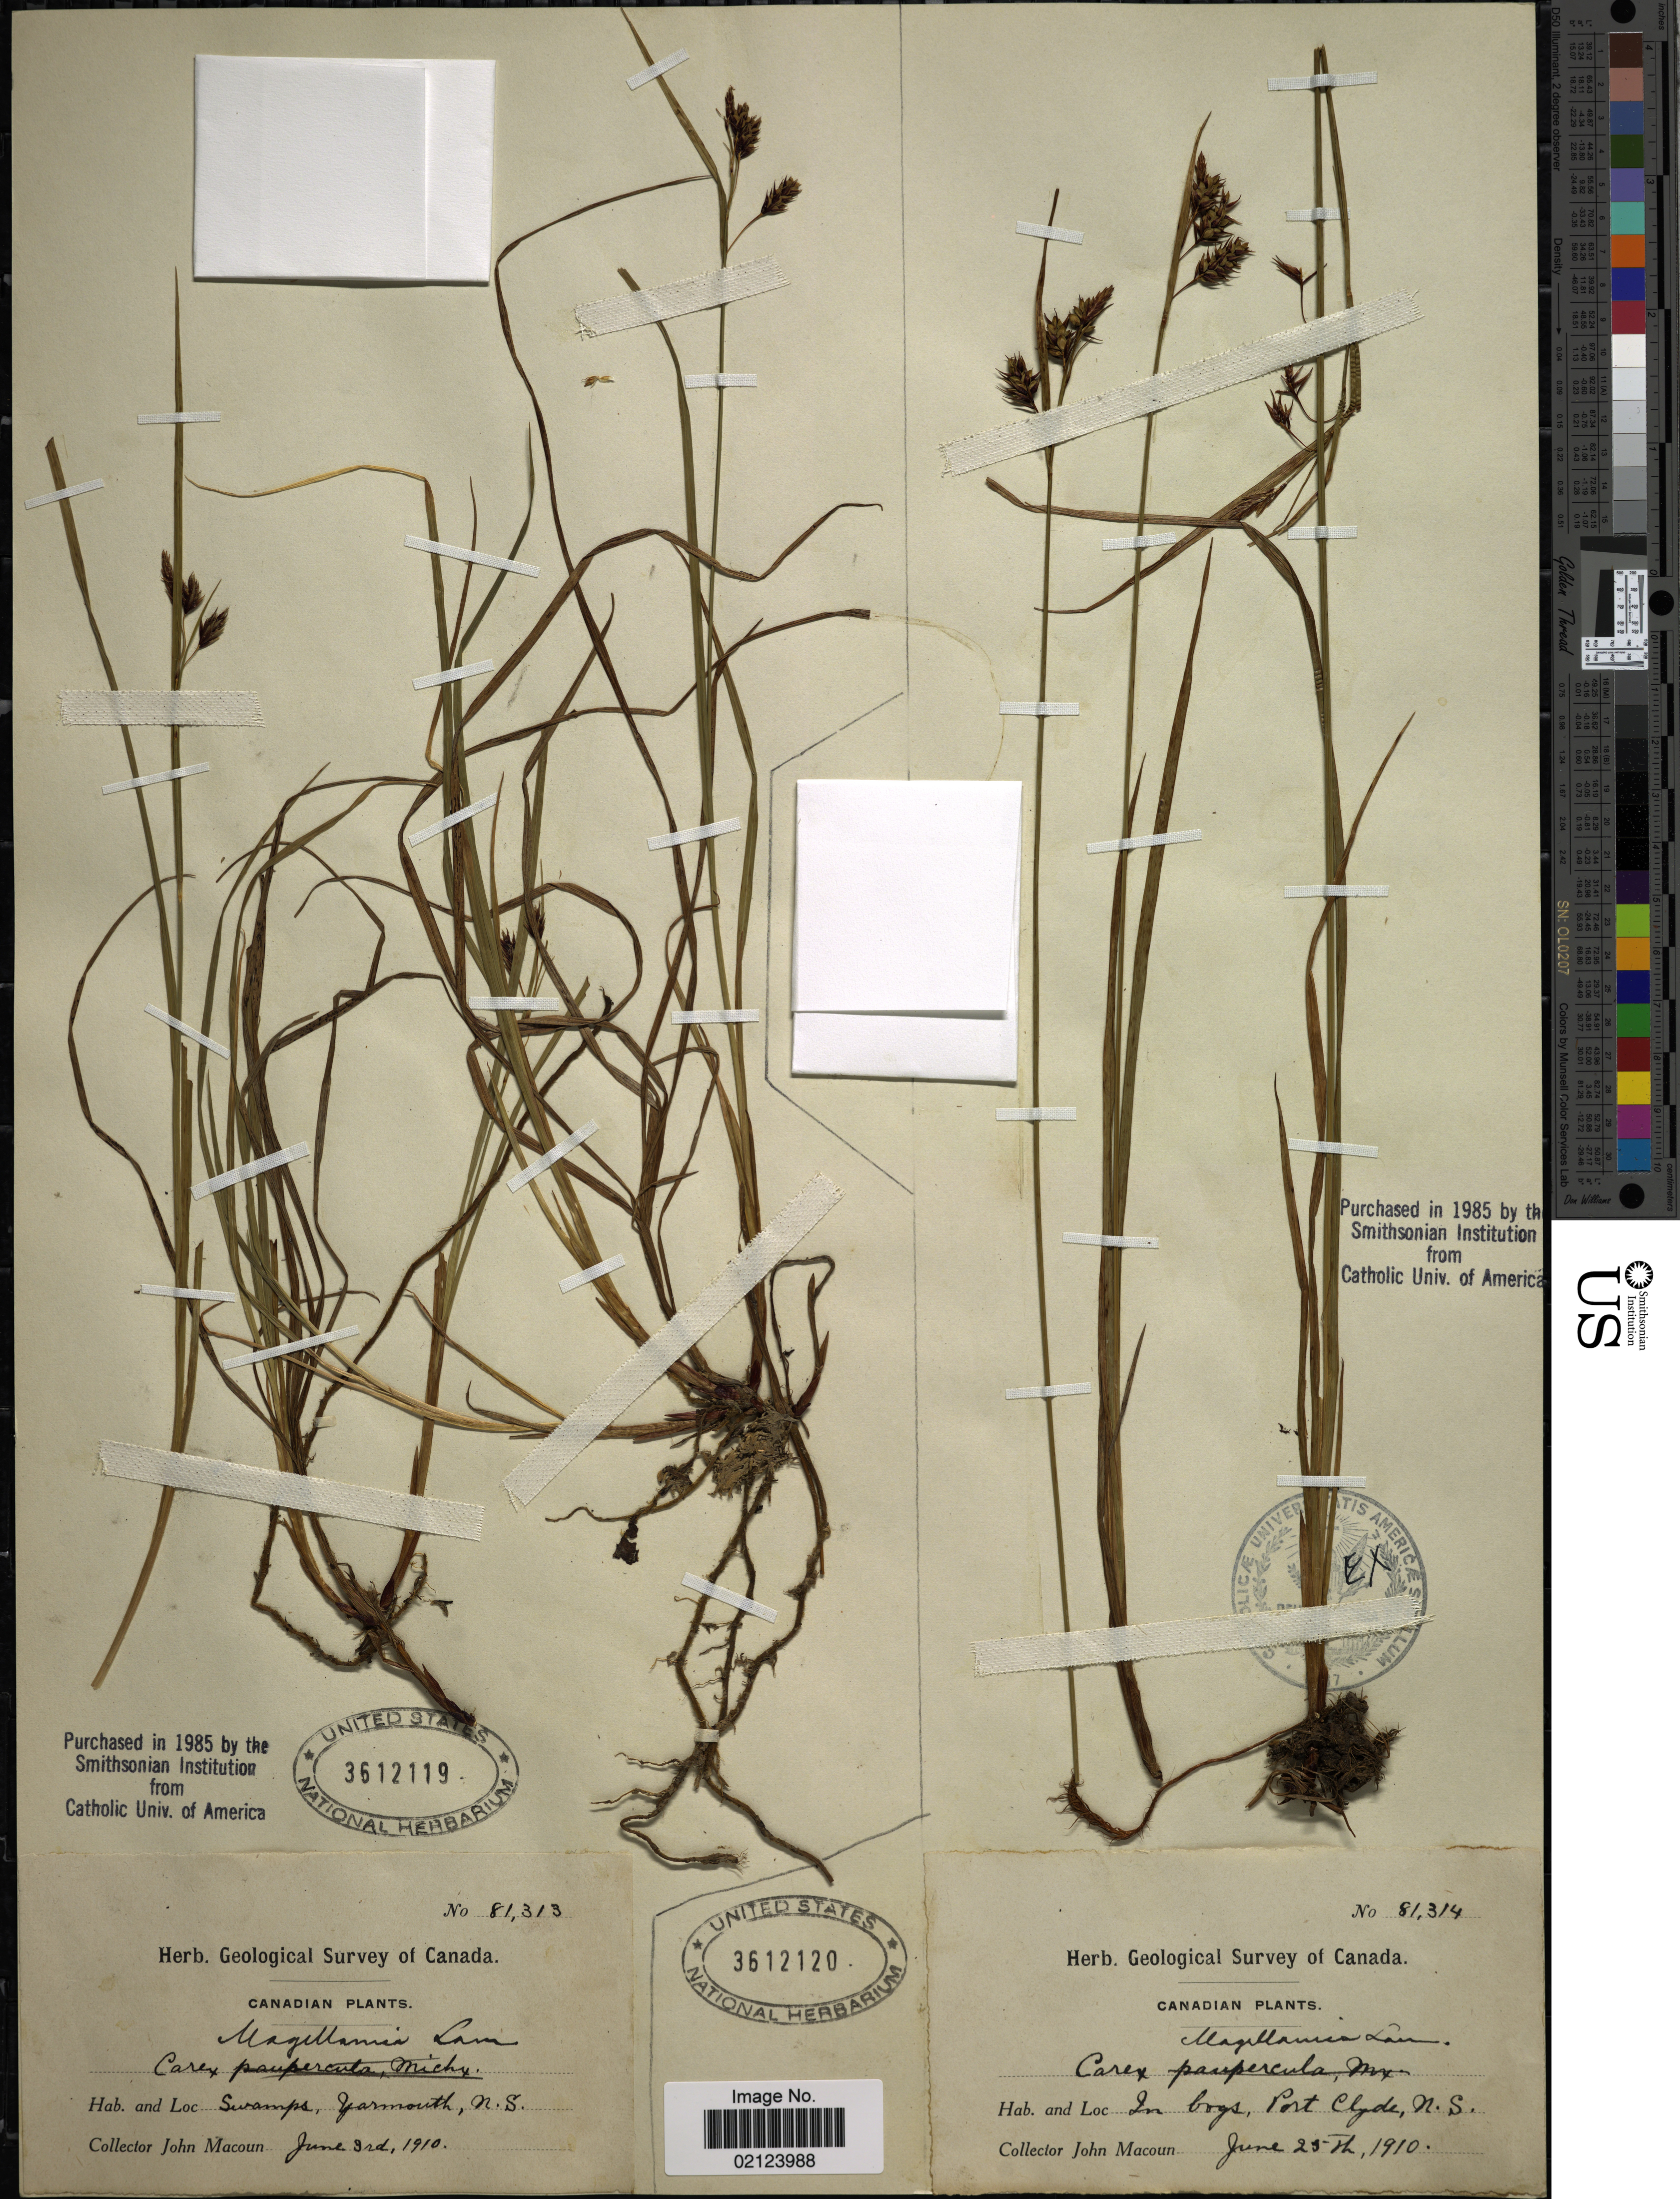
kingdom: Plantae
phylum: Tracheophyta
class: Liliopsida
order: Poales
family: Cyperaceae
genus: Carex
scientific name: Carex magellanica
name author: Lam.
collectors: J. Macoun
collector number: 81314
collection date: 1910-06-25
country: Canada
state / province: Nova Scotia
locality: In bogs, Port Clyde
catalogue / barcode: US 3612120-2